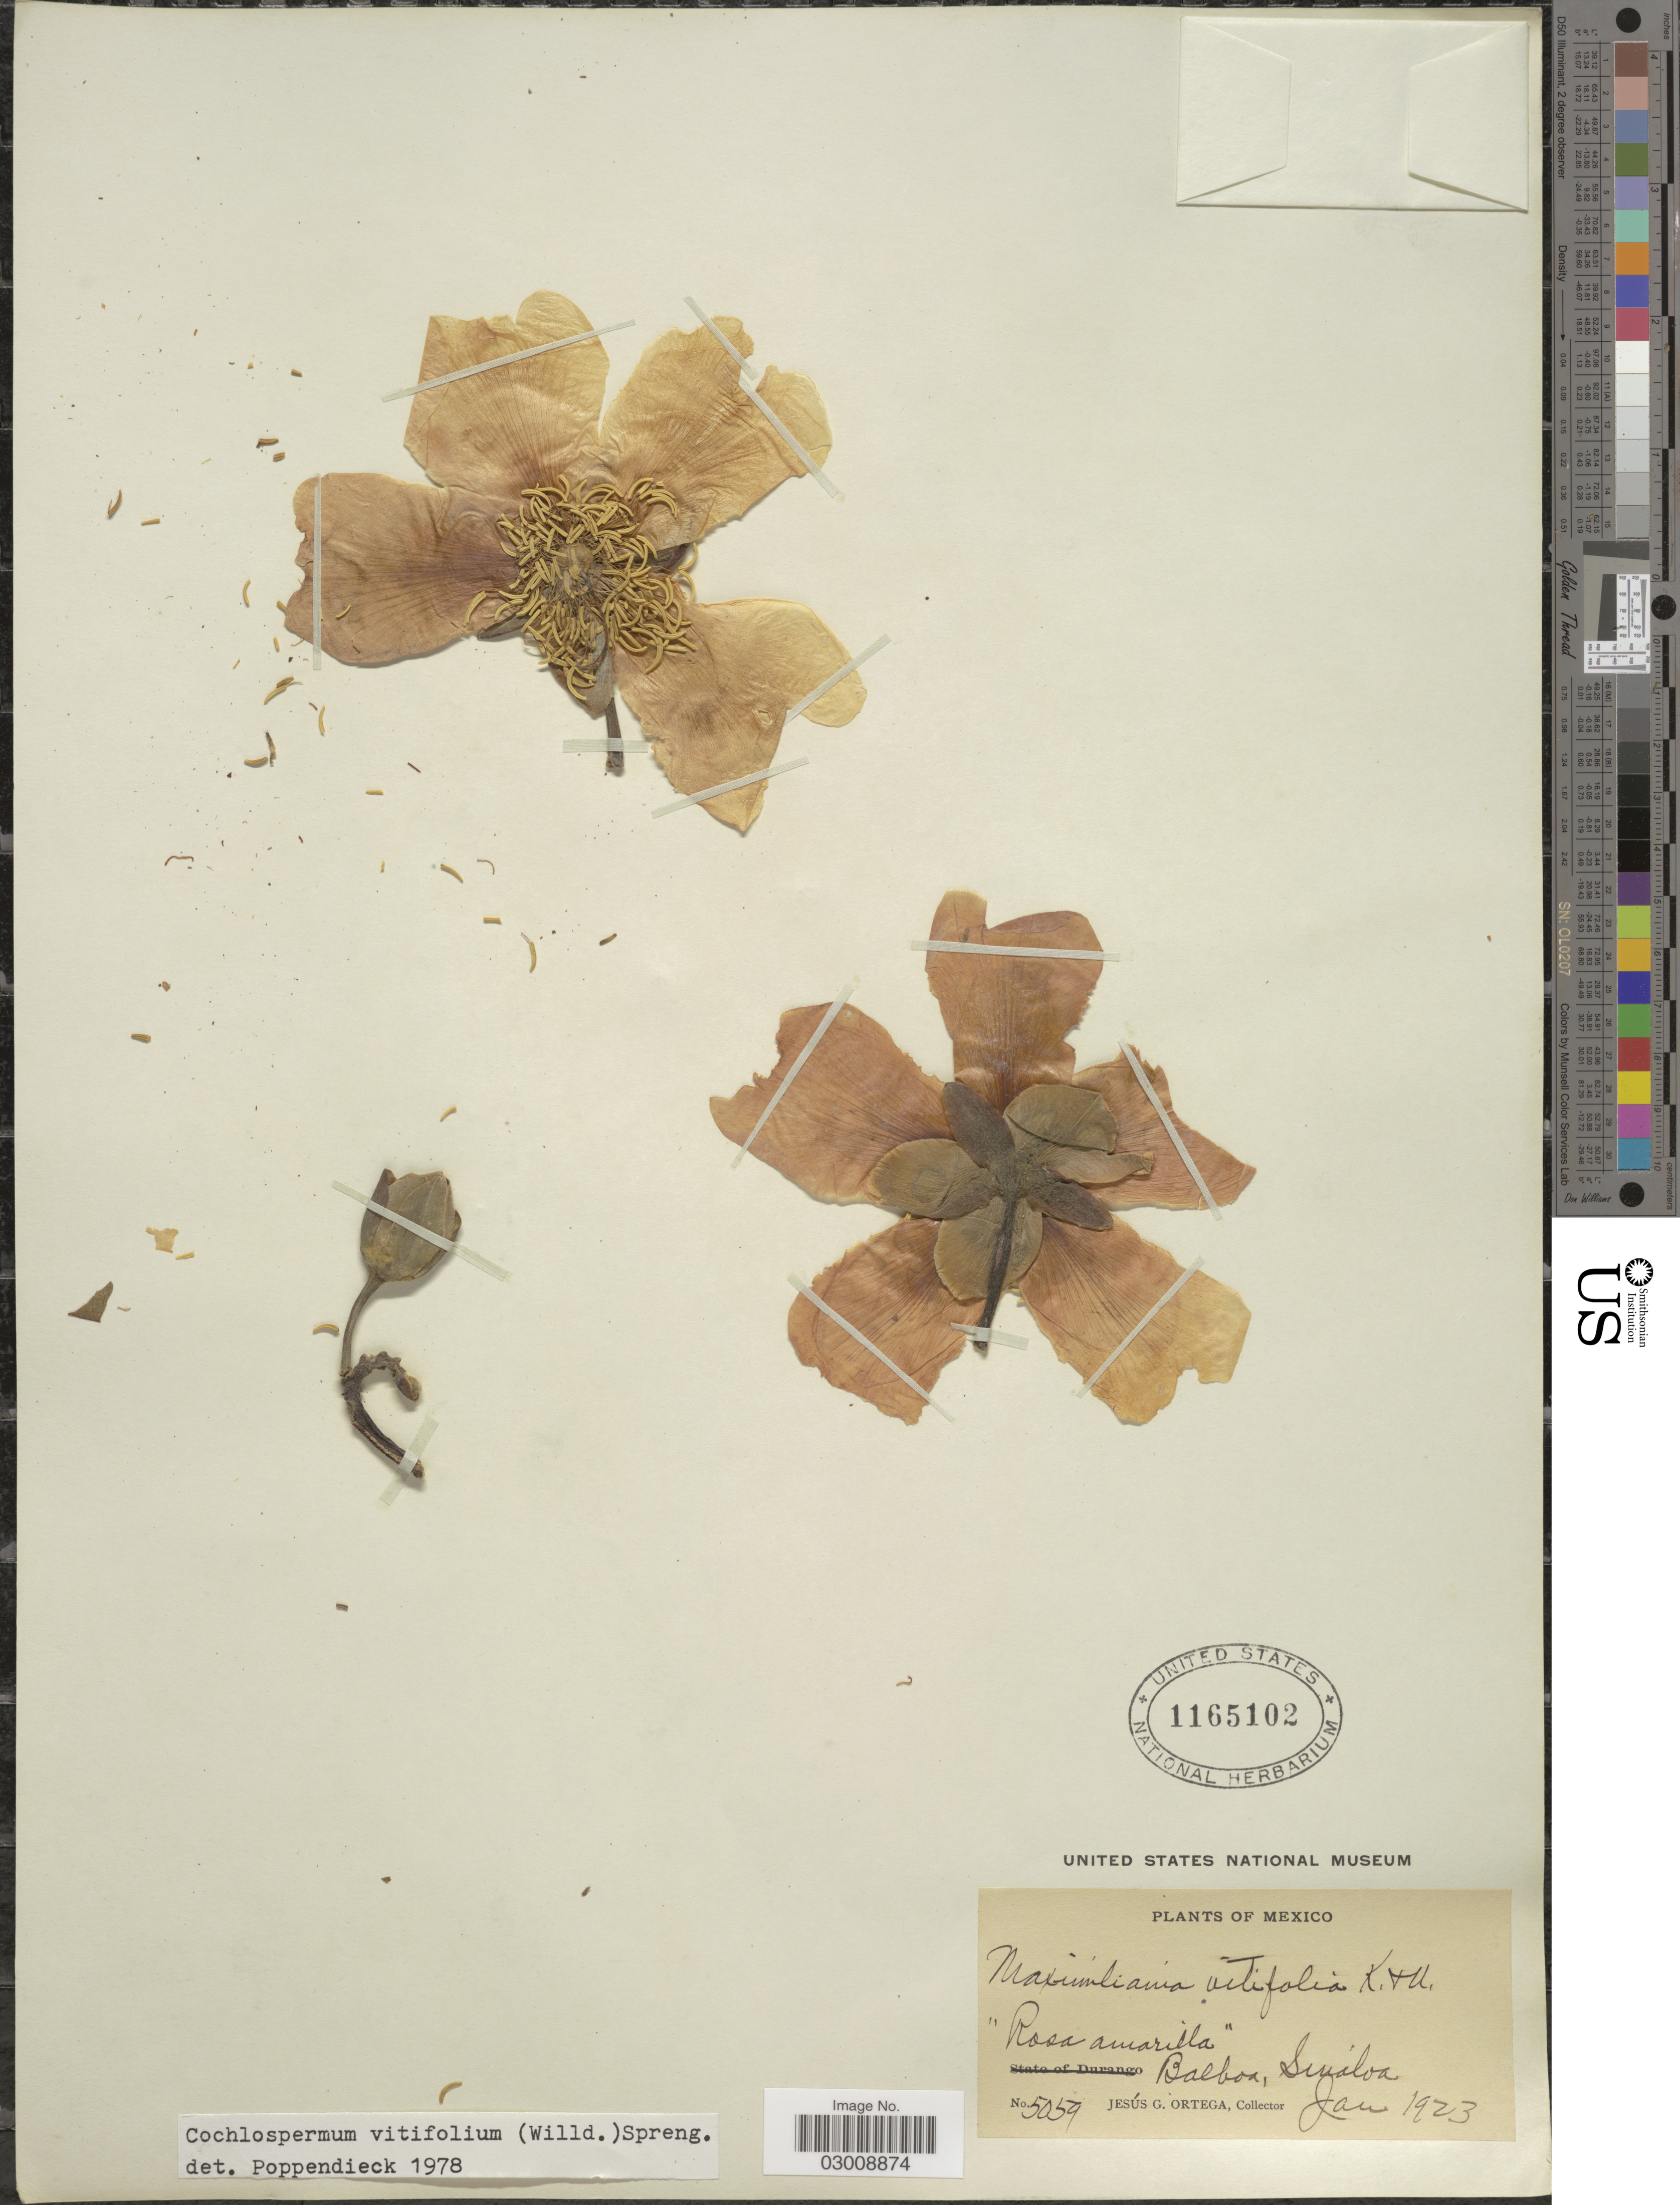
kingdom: Plantae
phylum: Tracheophyta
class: Magnoliopsida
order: Malvales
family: Cochlospermaceae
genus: Cochlospermum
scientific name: Cochlospermum vitifolium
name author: (Willd.) Spreng.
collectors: J. Ortega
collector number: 5059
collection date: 1923-01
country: Mexico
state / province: Sinaloa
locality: Balboa.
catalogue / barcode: US 1165102